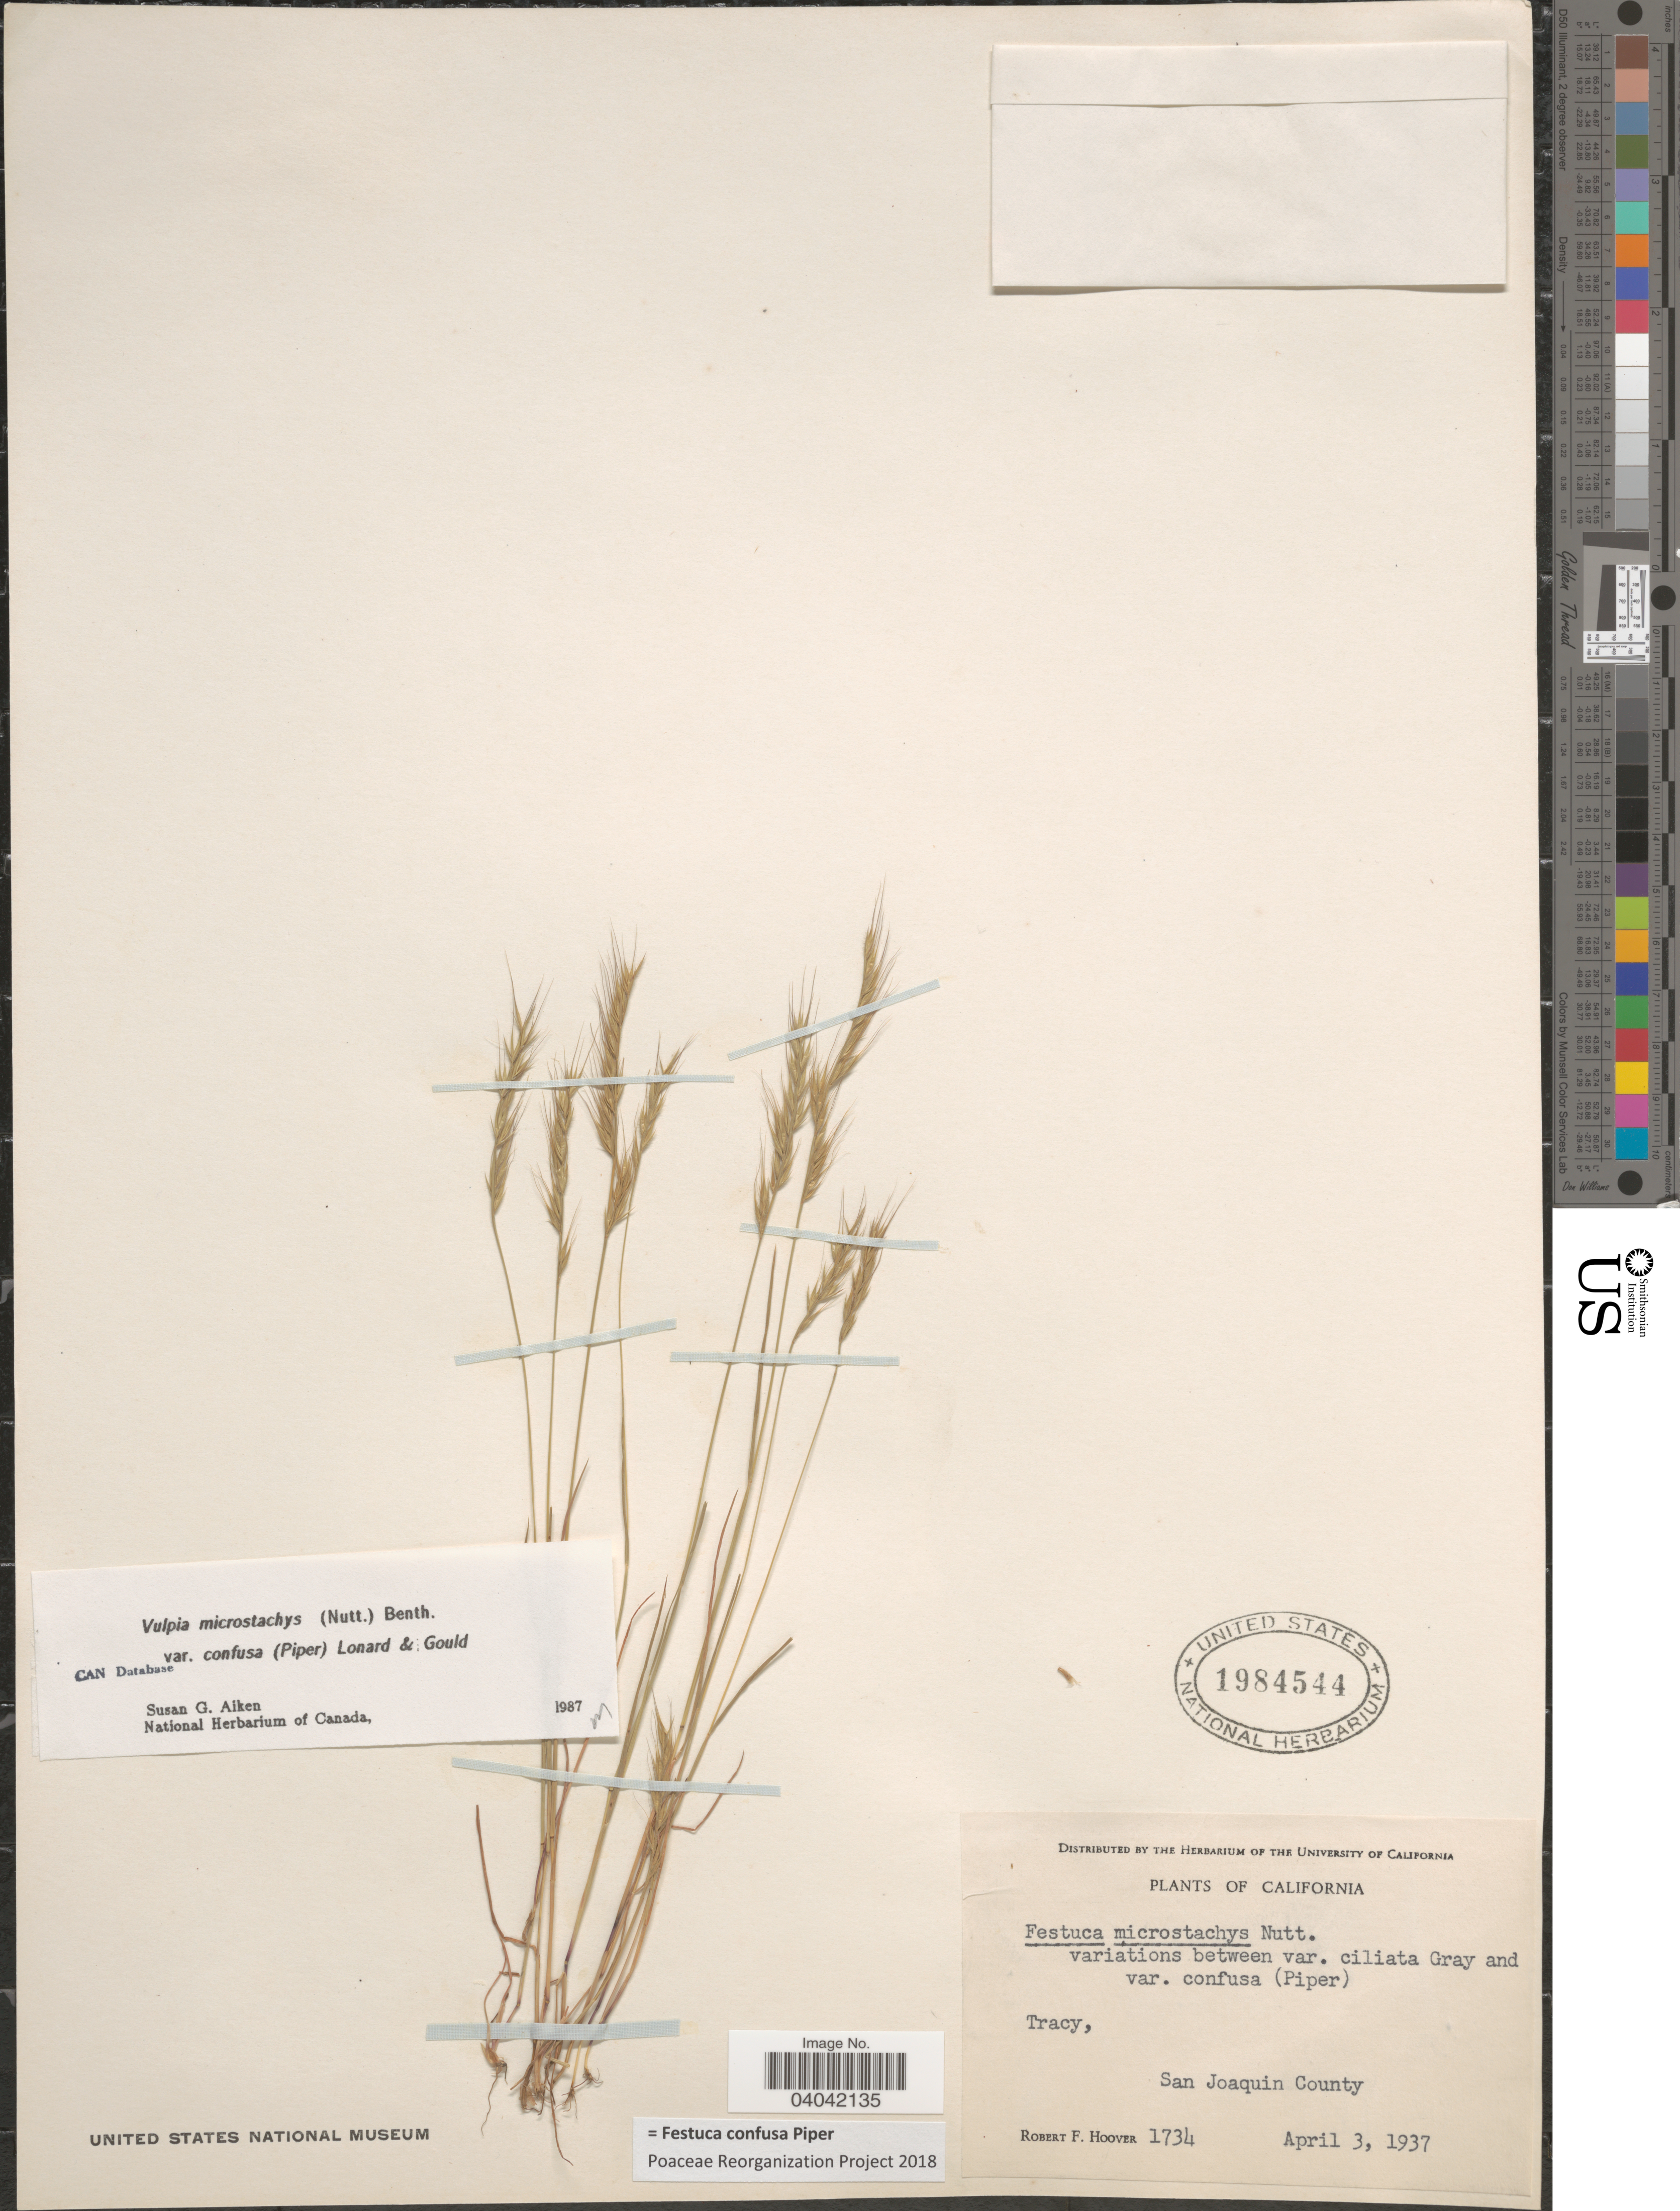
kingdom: Plantae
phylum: Tracheophyta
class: Liliopsida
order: Poales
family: Poaceae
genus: Festuca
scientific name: Festuca confusa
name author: Piper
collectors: R. F. Hoover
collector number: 1734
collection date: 1937-04-03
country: United States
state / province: California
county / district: San Joaquin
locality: Tracy, San Joaquin County.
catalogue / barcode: US 1984544